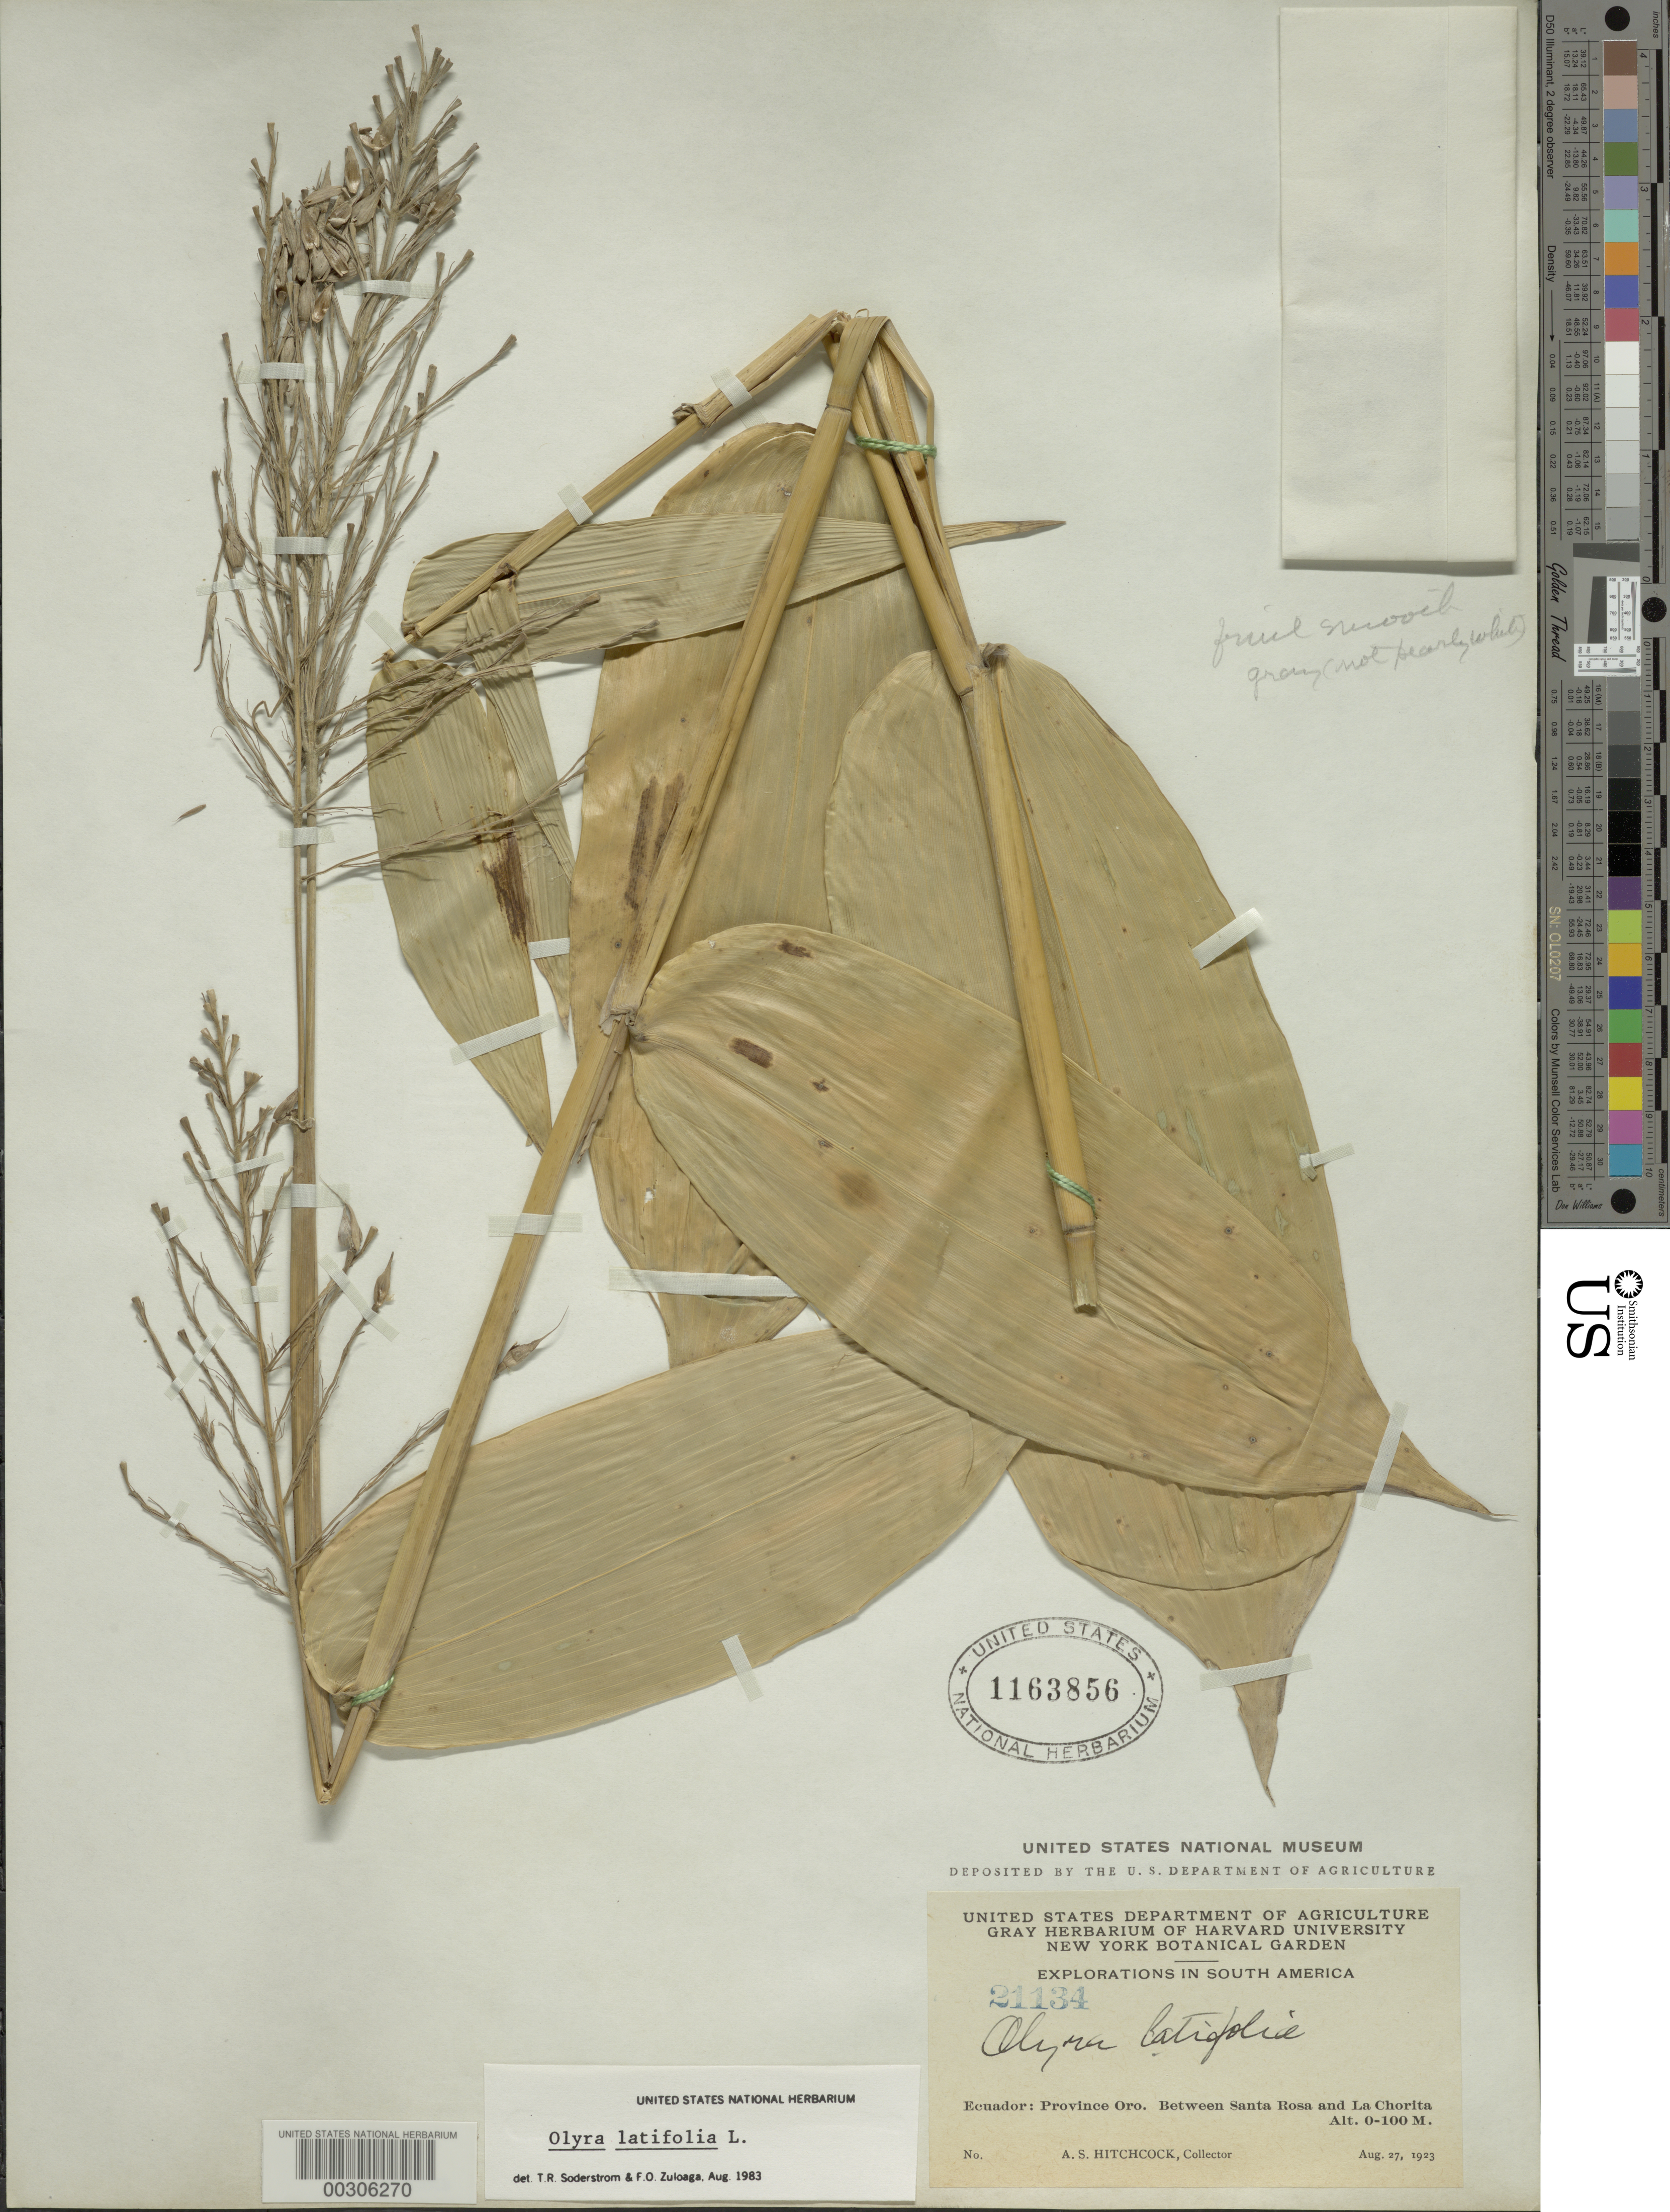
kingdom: Plantae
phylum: Tracheophyta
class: Liliopsida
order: Poales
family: Poaceae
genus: Olyra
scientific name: Olyra latifolia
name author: L.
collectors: A. S. Hitchcock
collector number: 21134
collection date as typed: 27 Aug 1923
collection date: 1923-08-27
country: Ecuador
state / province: El Oro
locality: Santa Rosa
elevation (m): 0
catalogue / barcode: US 1163856